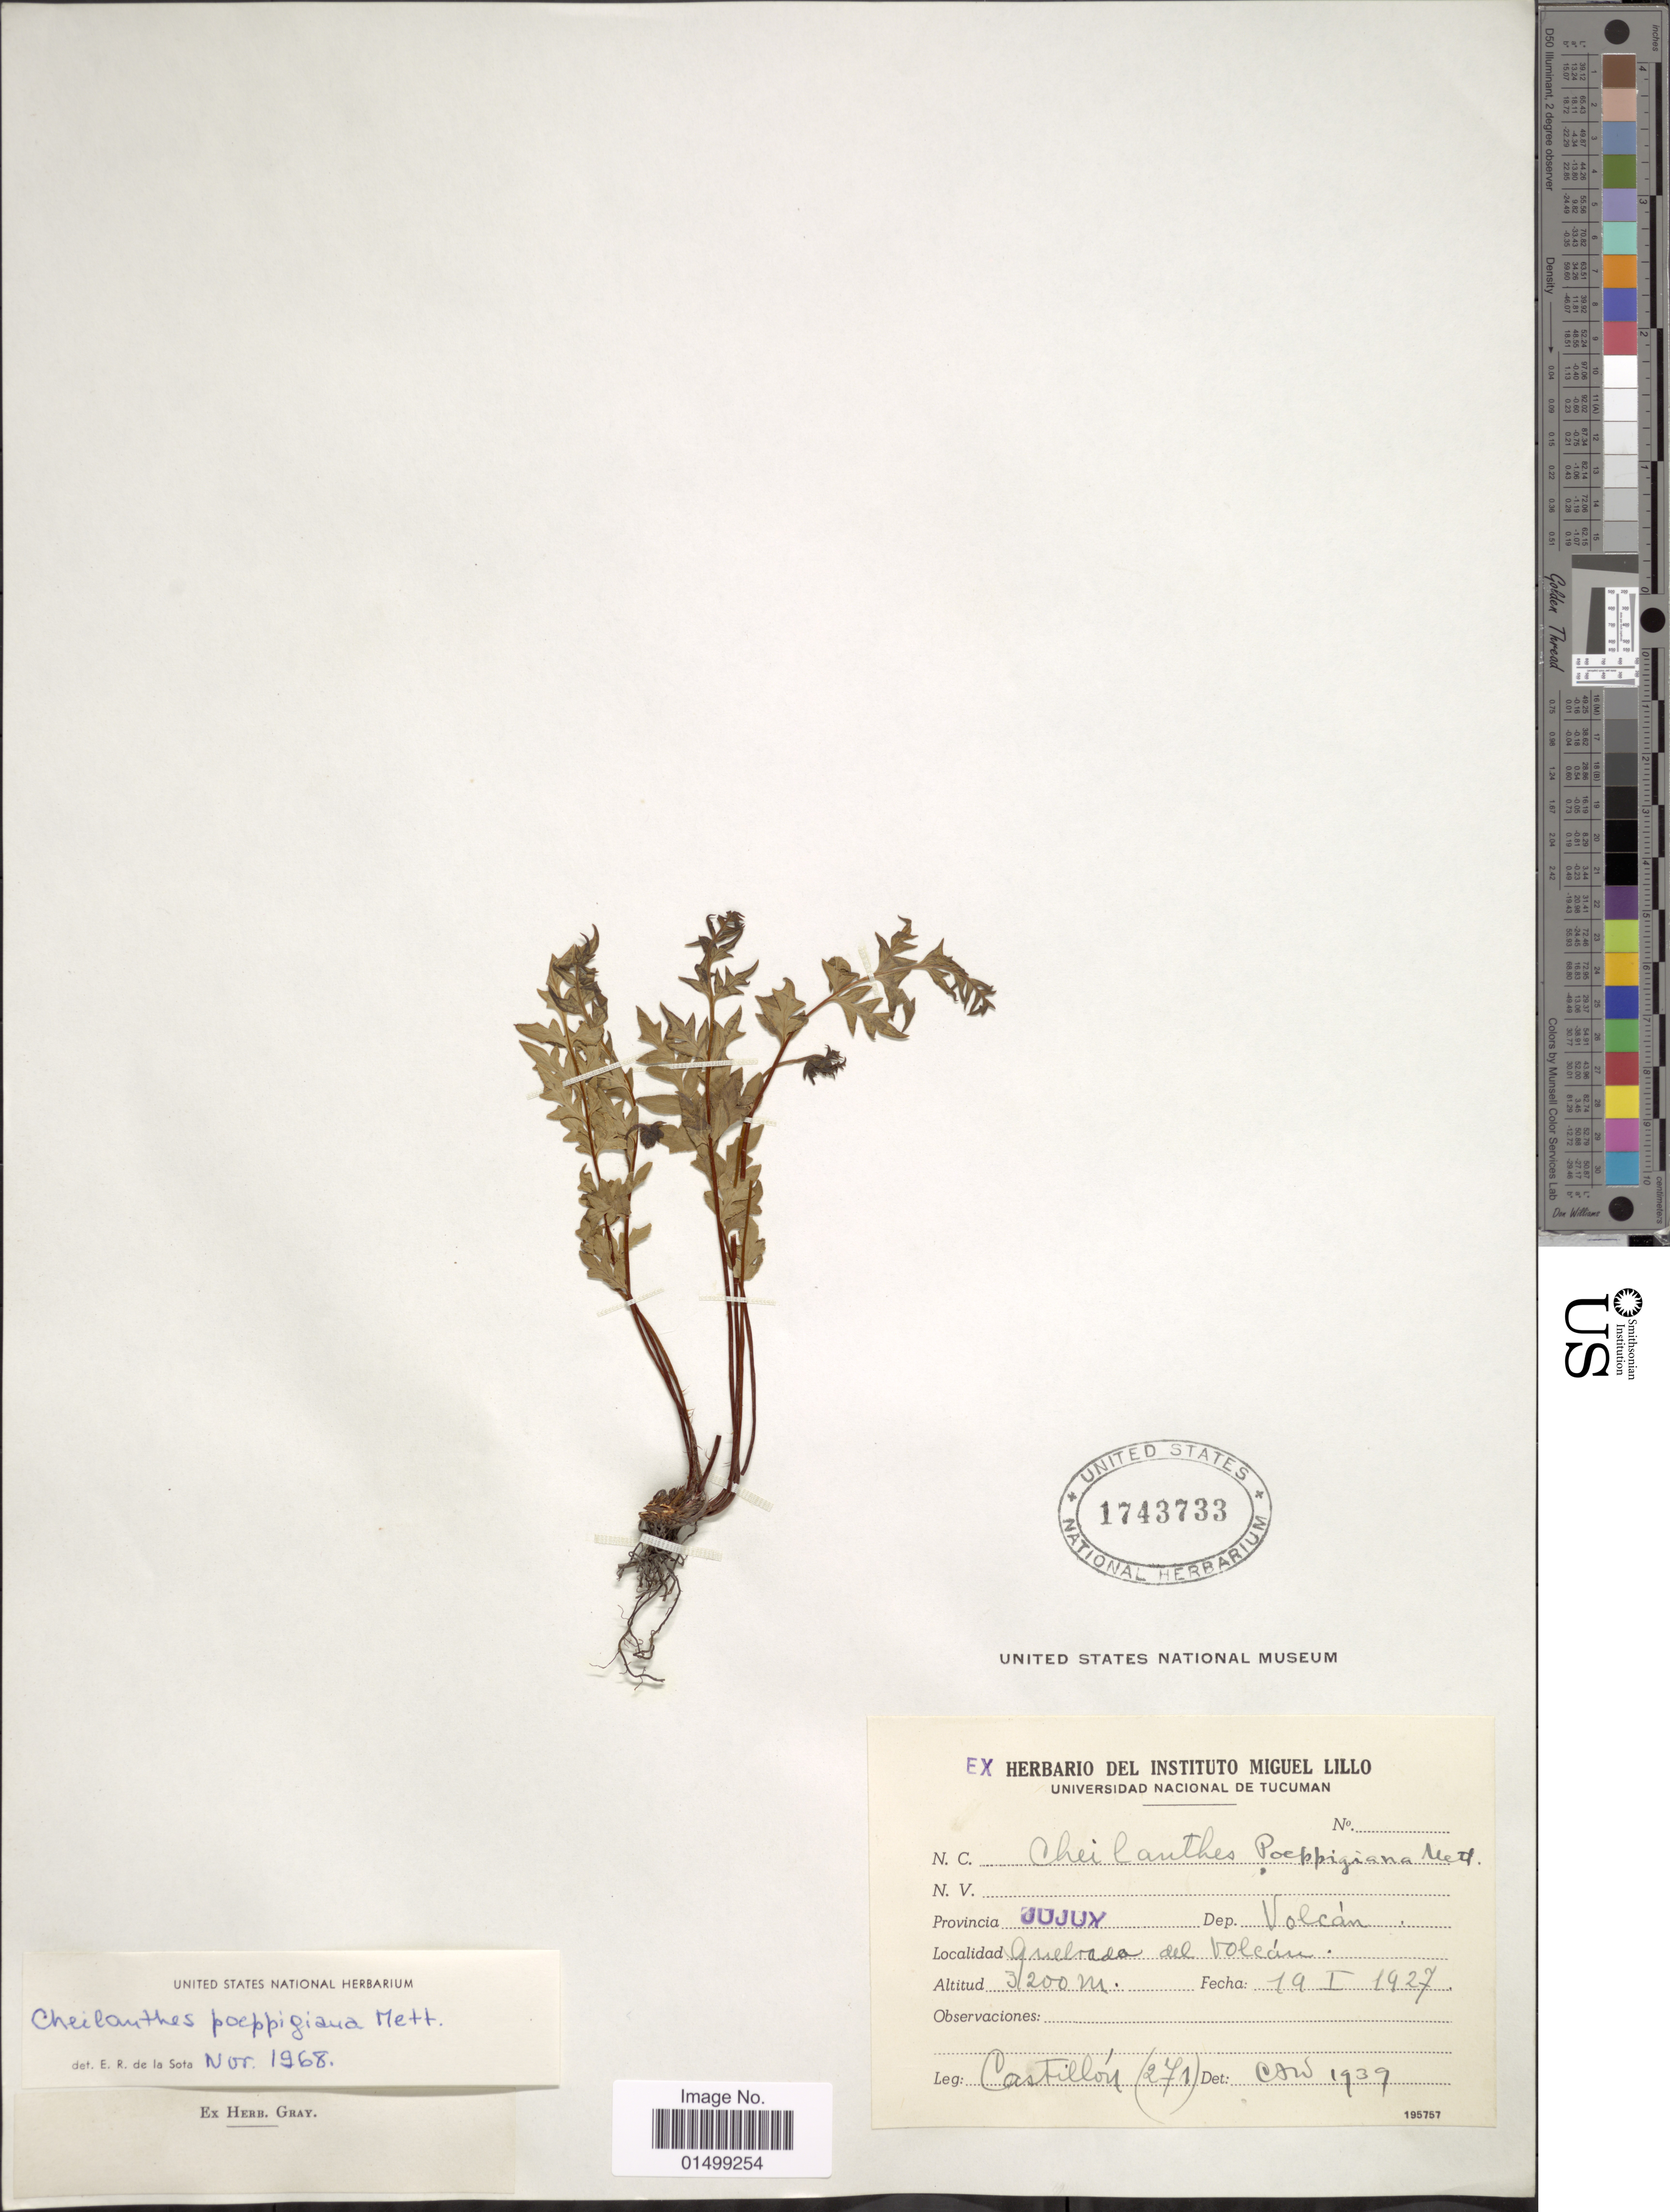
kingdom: Plantae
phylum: Tracheophyta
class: Polypodiopsida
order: Polypodiales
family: Pteridaceae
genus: Cheilanthes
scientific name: Cheilanthes poeppigiana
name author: Mett. ex Kuhn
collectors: Castillon, --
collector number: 271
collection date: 1927-01-19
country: Argentina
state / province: Jujuy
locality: Dep. Volcan. Quebrada del Volcán.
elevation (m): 3200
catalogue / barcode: US 1743733